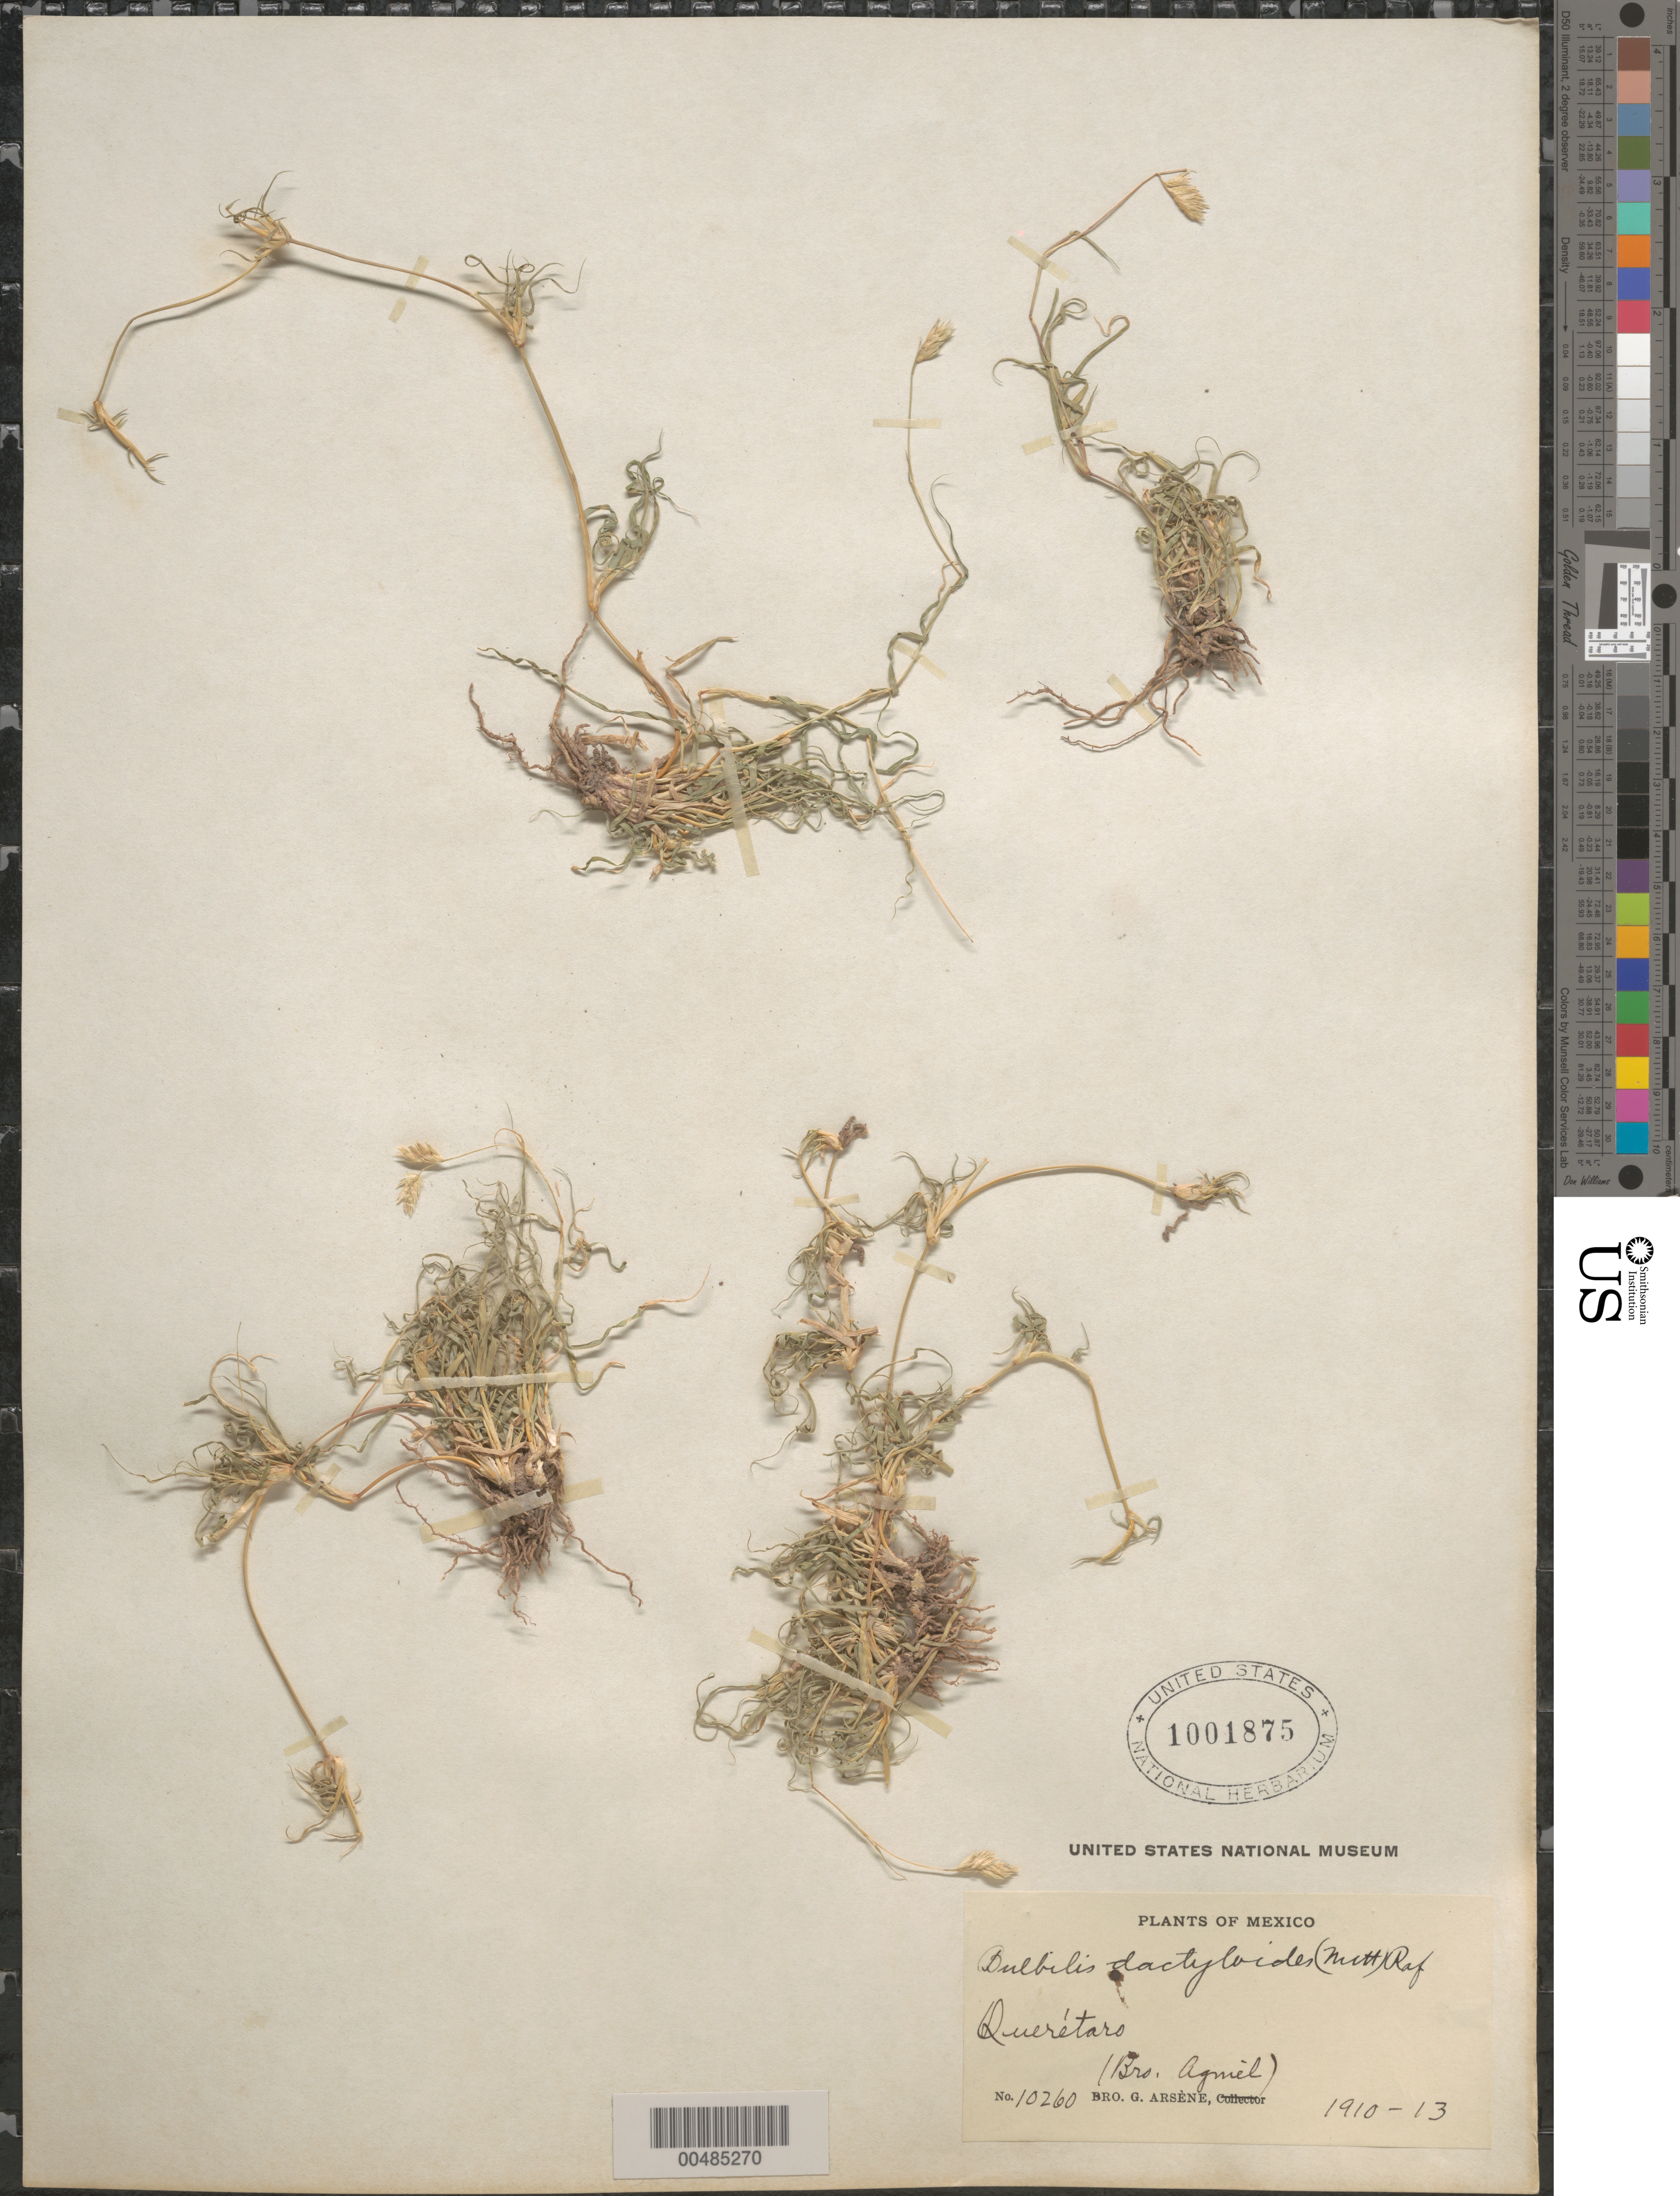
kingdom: Plantae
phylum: Tracheophyta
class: Liliopsida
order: Poales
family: Poaceae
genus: Buchloe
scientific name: Buchloe dactyloides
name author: (Nutt.) Engelm.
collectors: Bro. Agniel & Bro. G. Arsène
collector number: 10260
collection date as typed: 1910 to 1913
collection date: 1910/1913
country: Mexico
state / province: Querétaro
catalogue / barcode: US 1001875